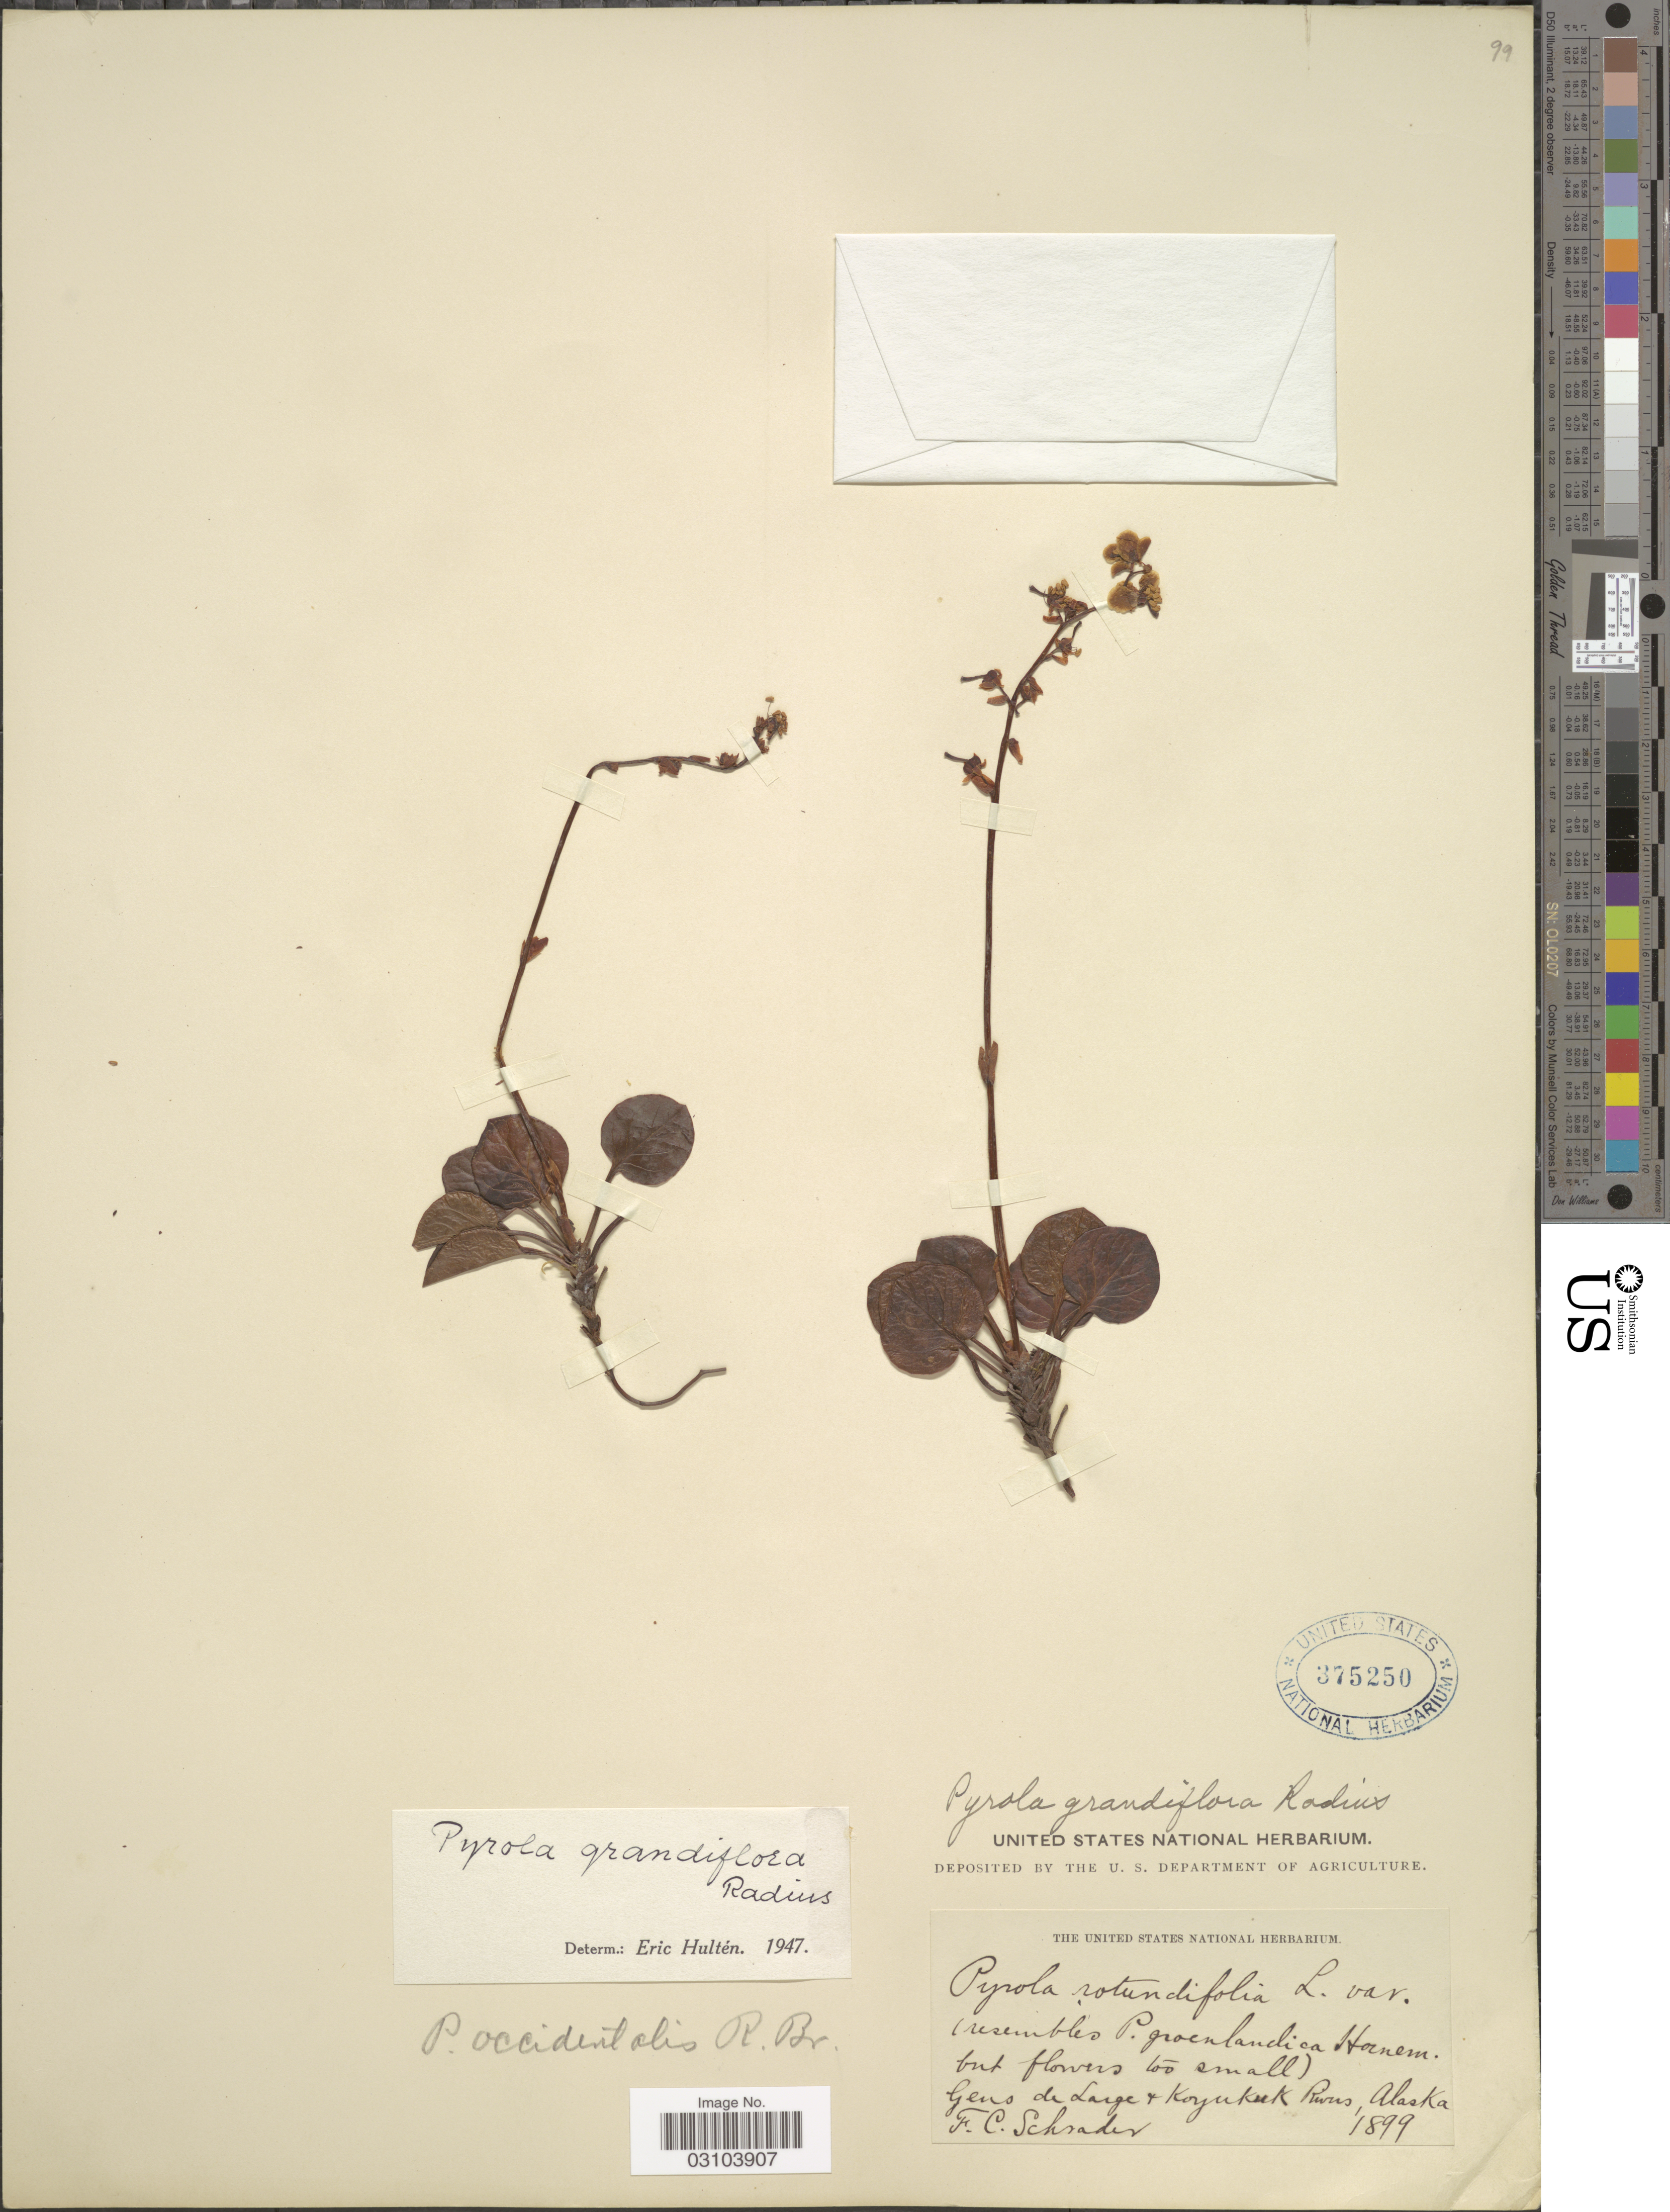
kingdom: Plantae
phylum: Tracheophyta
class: Magnoliopsida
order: Ericales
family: Ericaceae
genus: Pyrola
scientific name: Pyrola grandiflora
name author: Radius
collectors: F. C. Schrader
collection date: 1899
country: United States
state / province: Alaska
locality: Gens de Large & Koyukuk Rivers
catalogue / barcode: US 375250